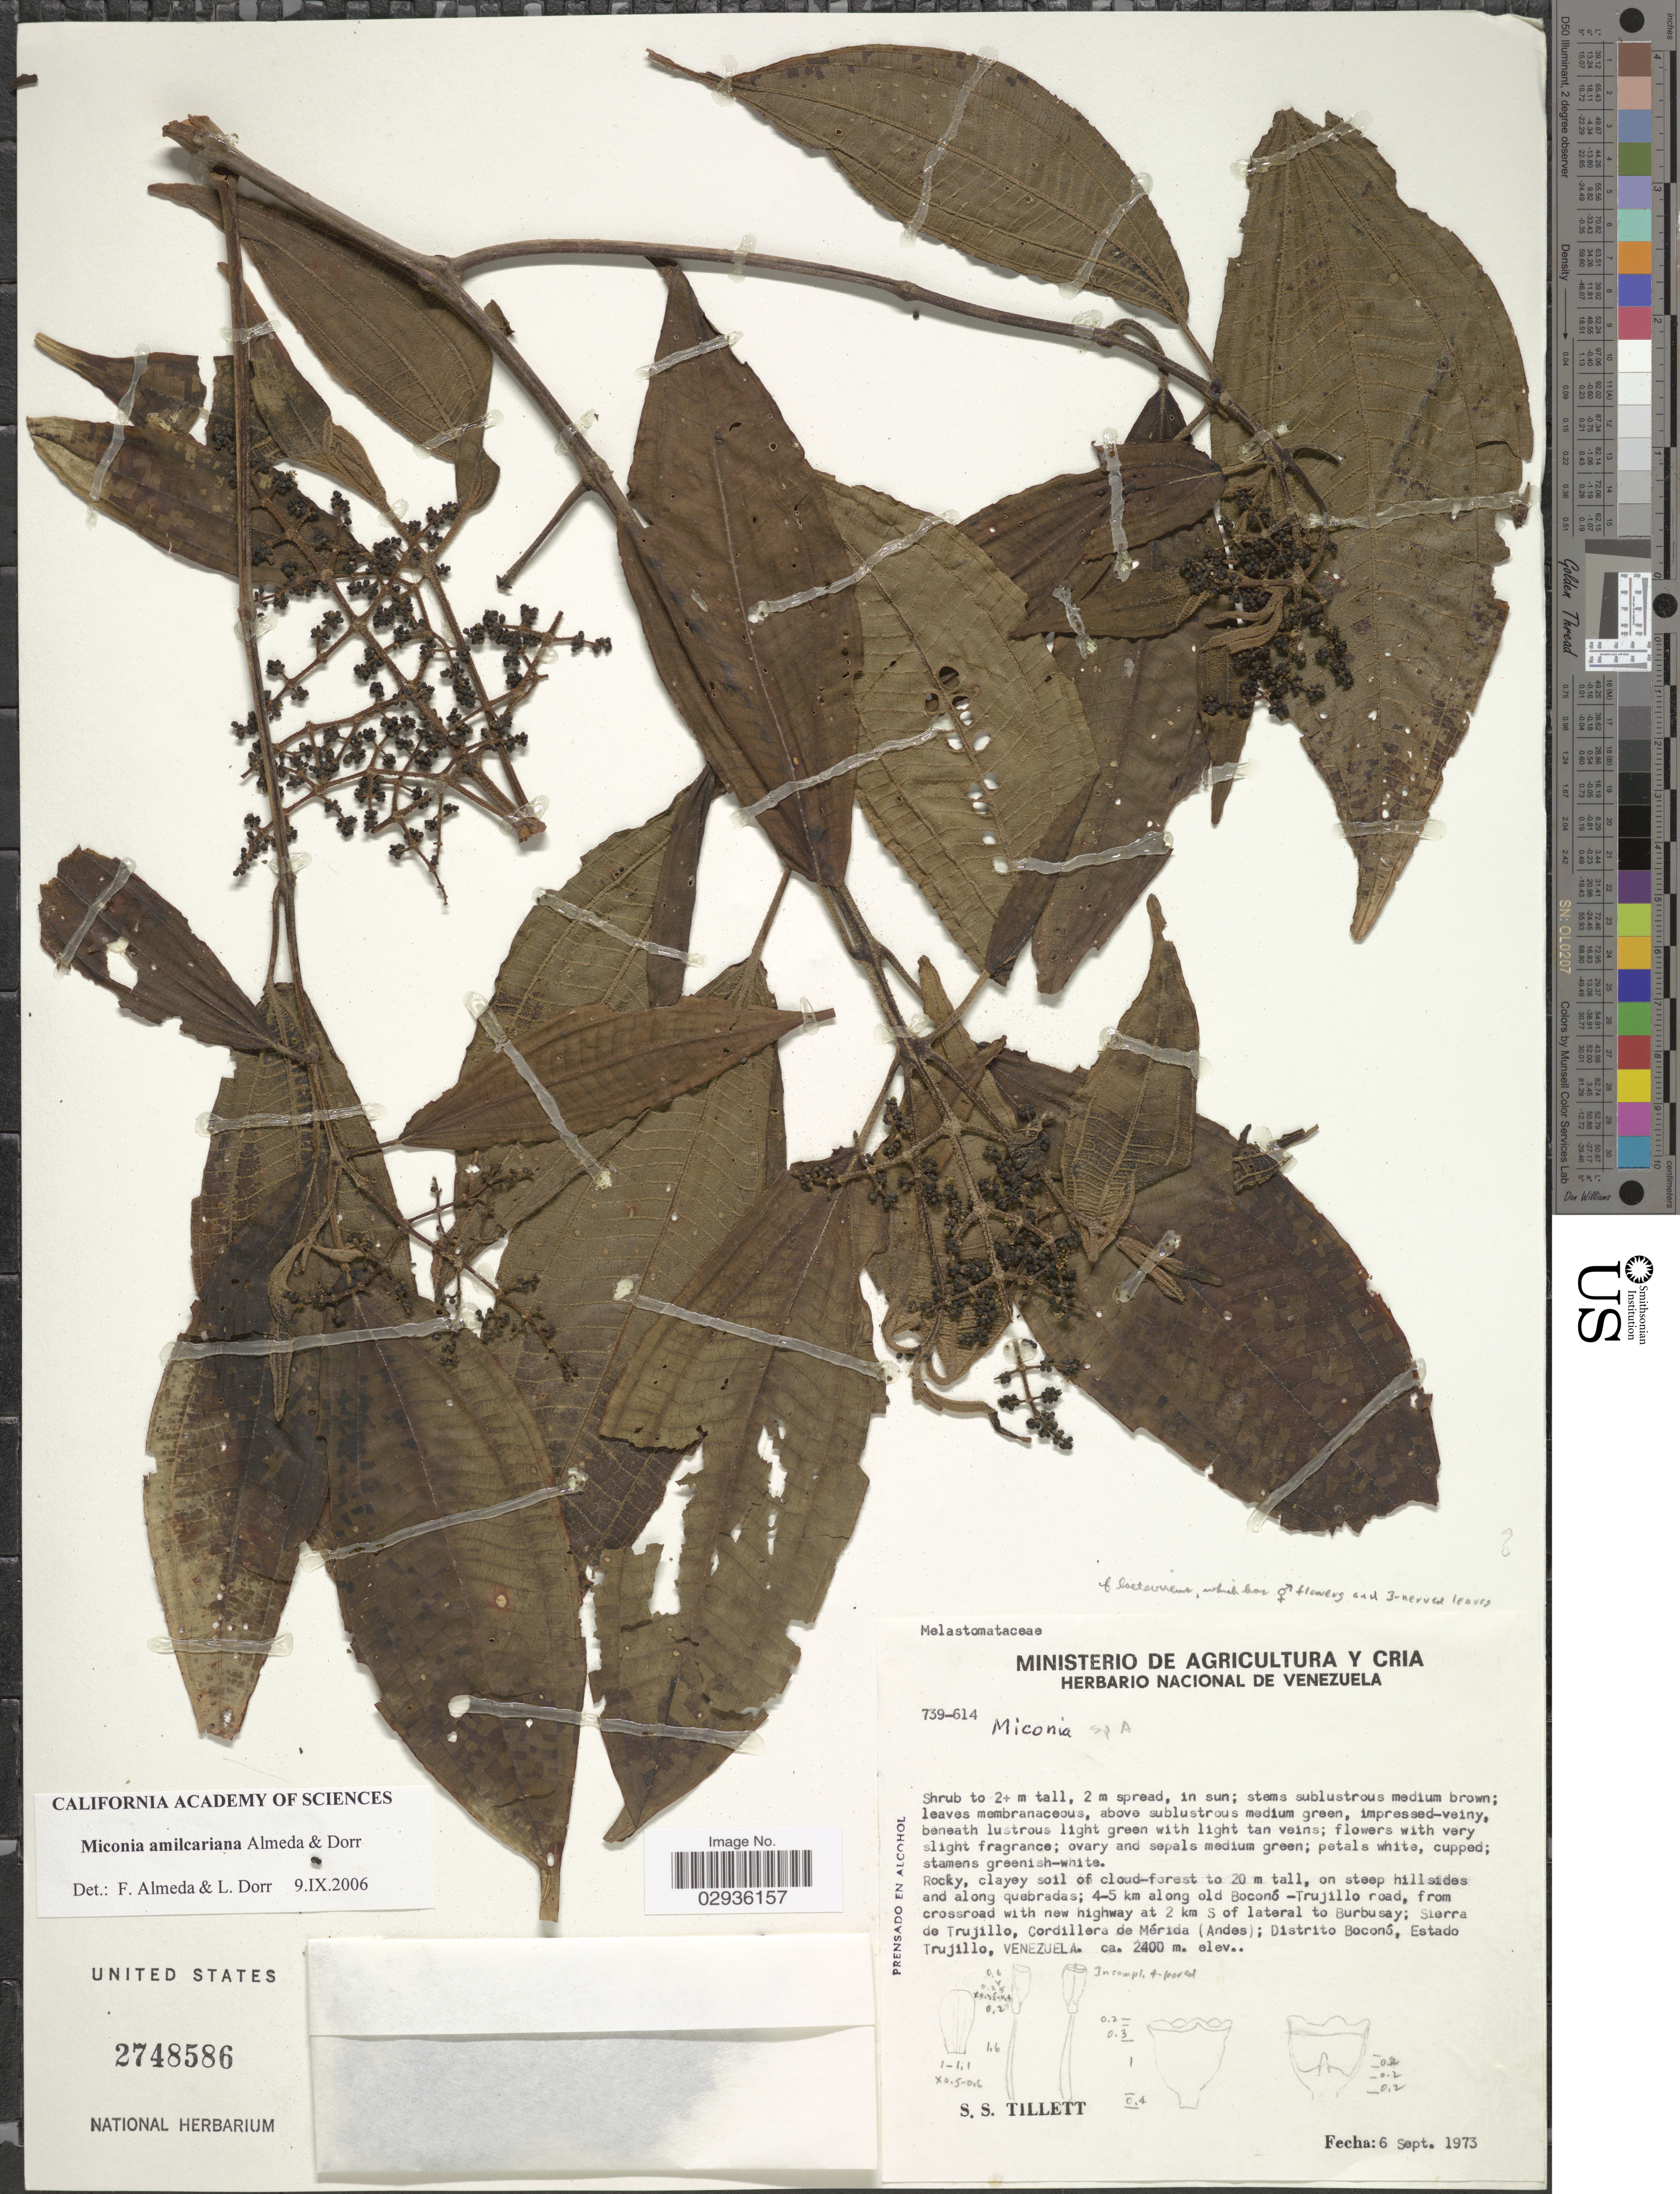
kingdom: Plantae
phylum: Tracheophyta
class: Magnoliopsida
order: Myrtales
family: Melastomataceae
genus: Miconia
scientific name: Miconia amilcariana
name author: Almeda & Dorr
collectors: S. S. Tillett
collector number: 739-614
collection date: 1973-09-06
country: Venezuela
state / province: Trujillo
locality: On steep hillsides and along quebradas; 4-5 km along old Boconó-Trujillo road, from crossroad with new highway at 2 km S of lateral to Burbusay; Sierra de Trujillo, Cordillera de Mérida (Andes); Distrito Boconó.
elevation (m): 2400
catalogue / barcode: US 2748586